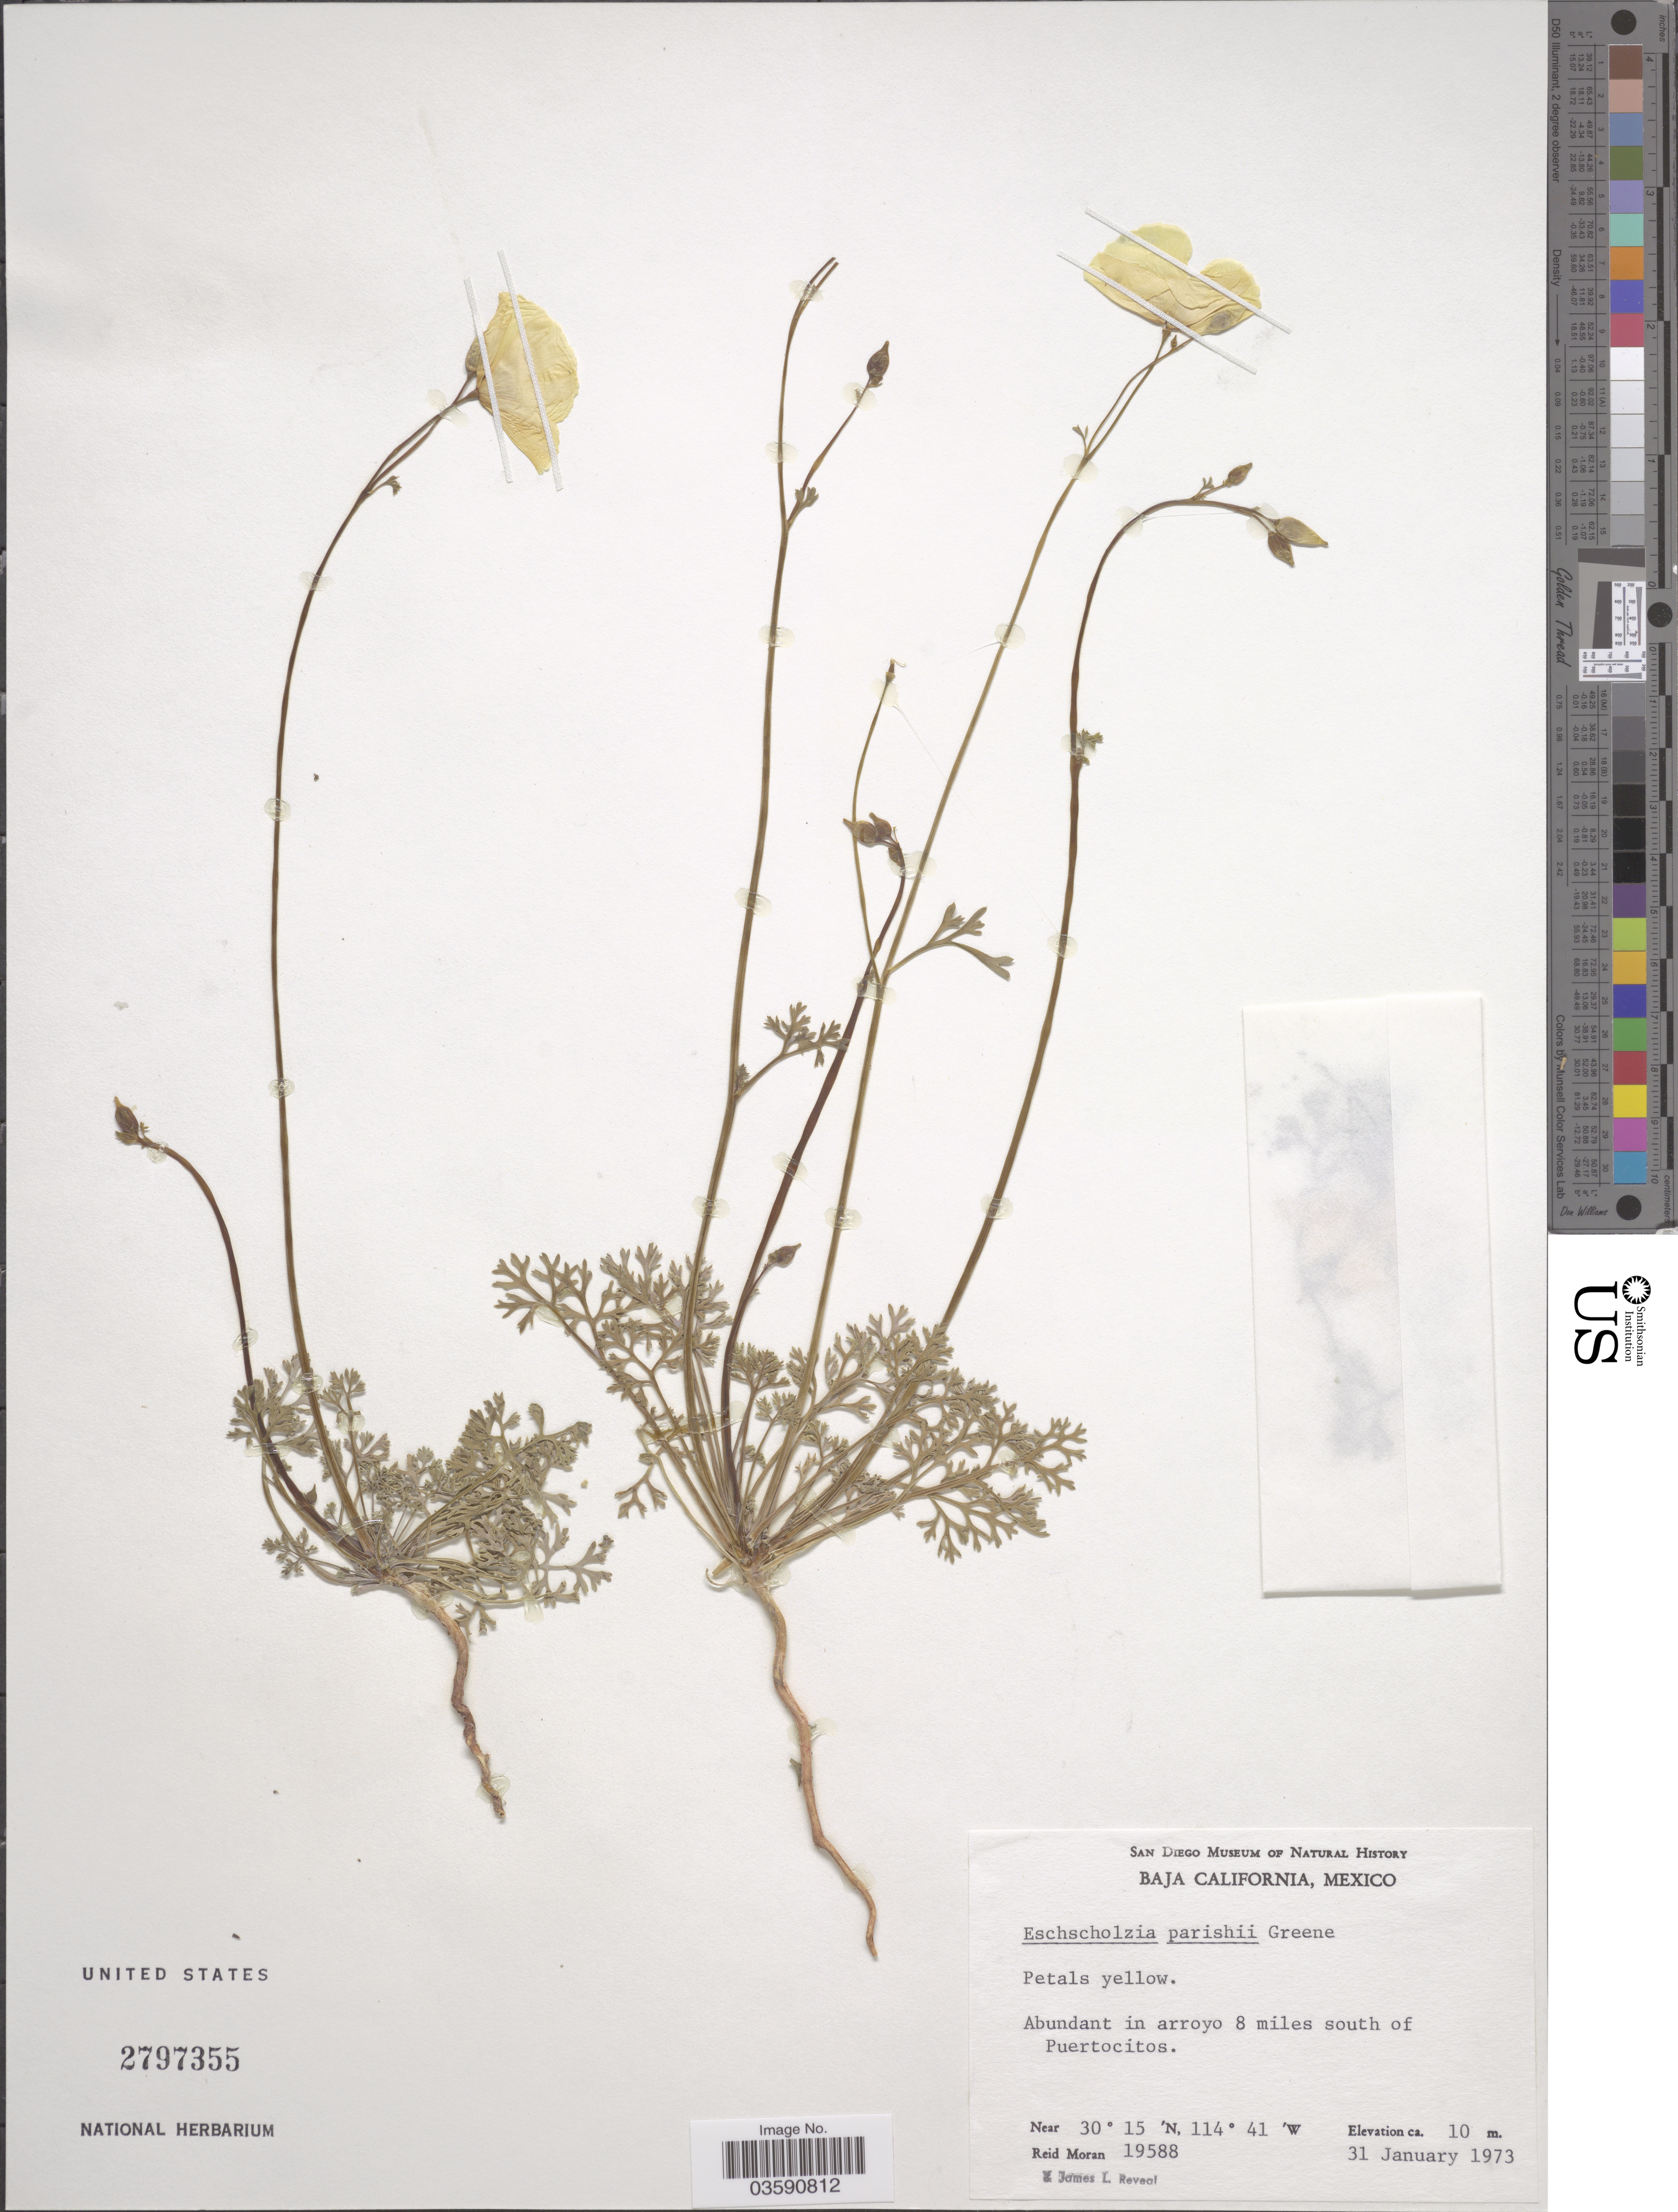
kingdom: Plantae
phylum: Tracheophyta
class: Magnoliopsida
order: Ranunculales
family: Papaveraceae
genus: Eschscholzia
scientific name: Eschscholzia parishii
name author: Greene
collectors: R. Moran & J. L. Reveal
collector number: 19588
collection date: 1973-01-31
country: Mexico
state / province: Baja California Norte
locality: Abundant in arroyo 8 miles south of Puertocitos.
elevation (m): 10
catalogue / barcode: US 2797355